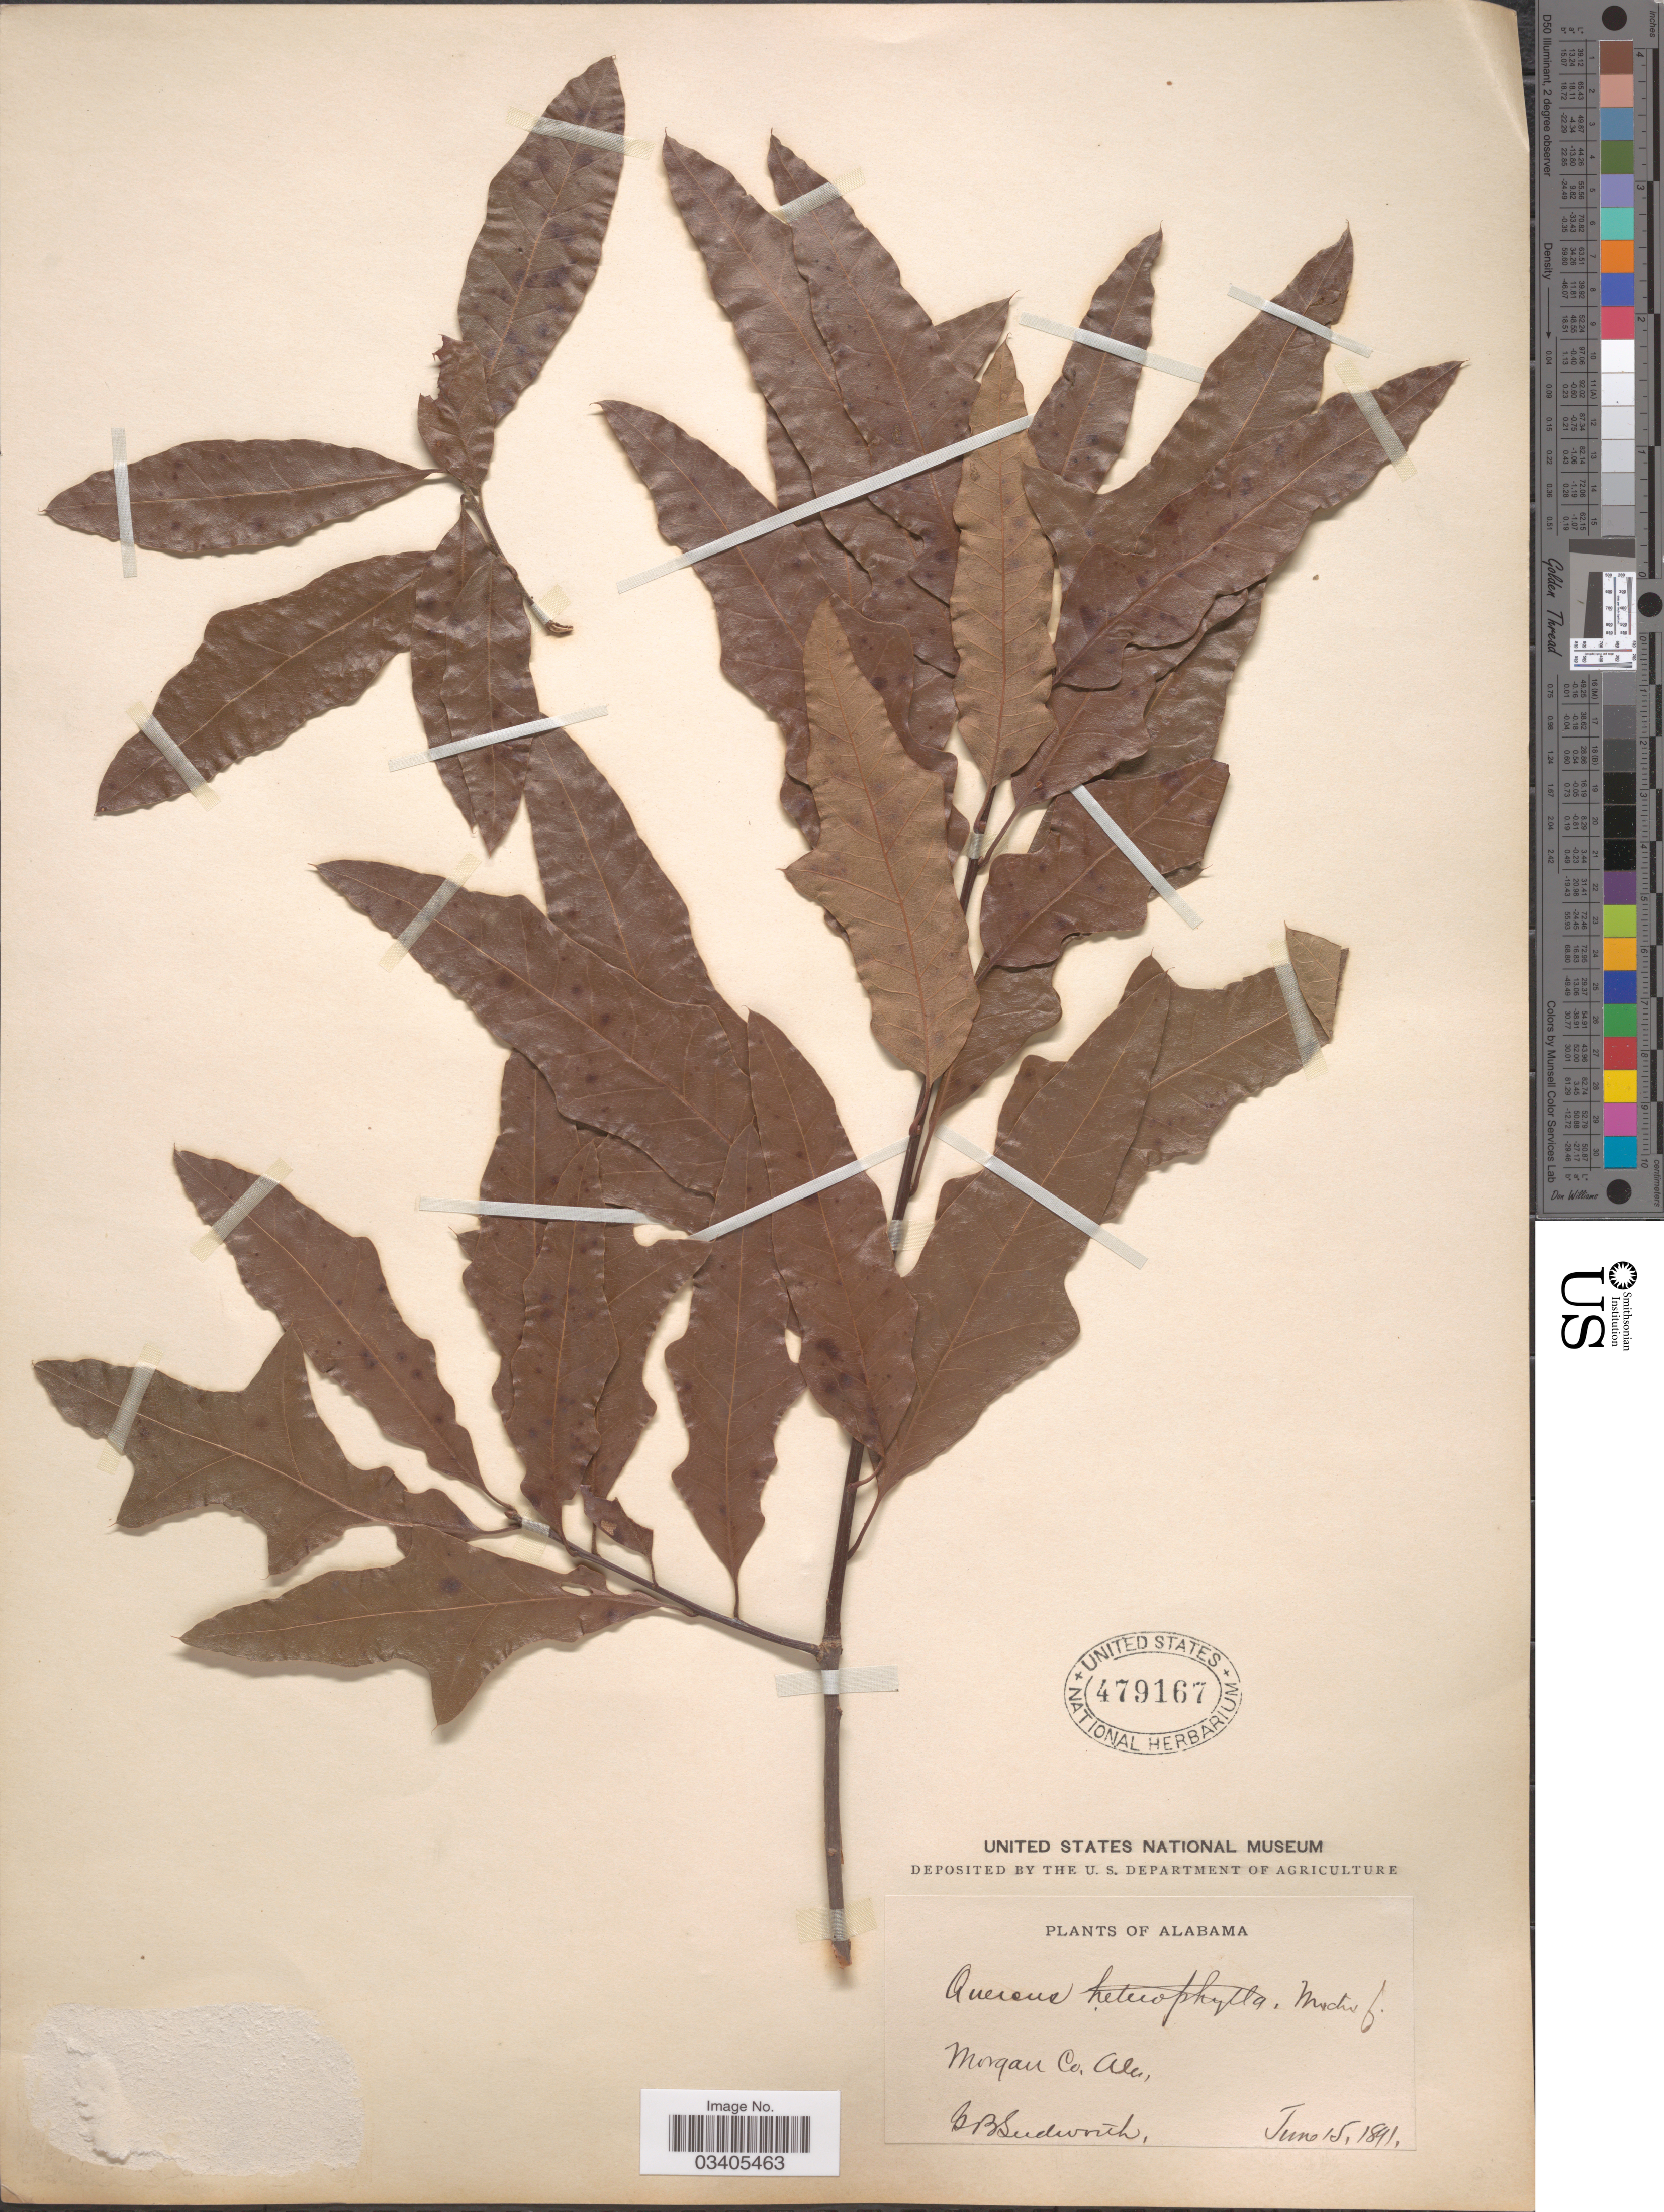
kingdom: Plantae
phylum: Tracheophyta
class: Magnoliopsida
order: Fagales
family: Fagaceae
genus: Quercus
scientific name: Quercus x heterophylla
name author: Michx.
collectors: G. B. Sudworth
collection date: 1891-06-15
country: United States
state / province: Alabama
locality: Morgan Co.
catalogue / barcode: US 479167